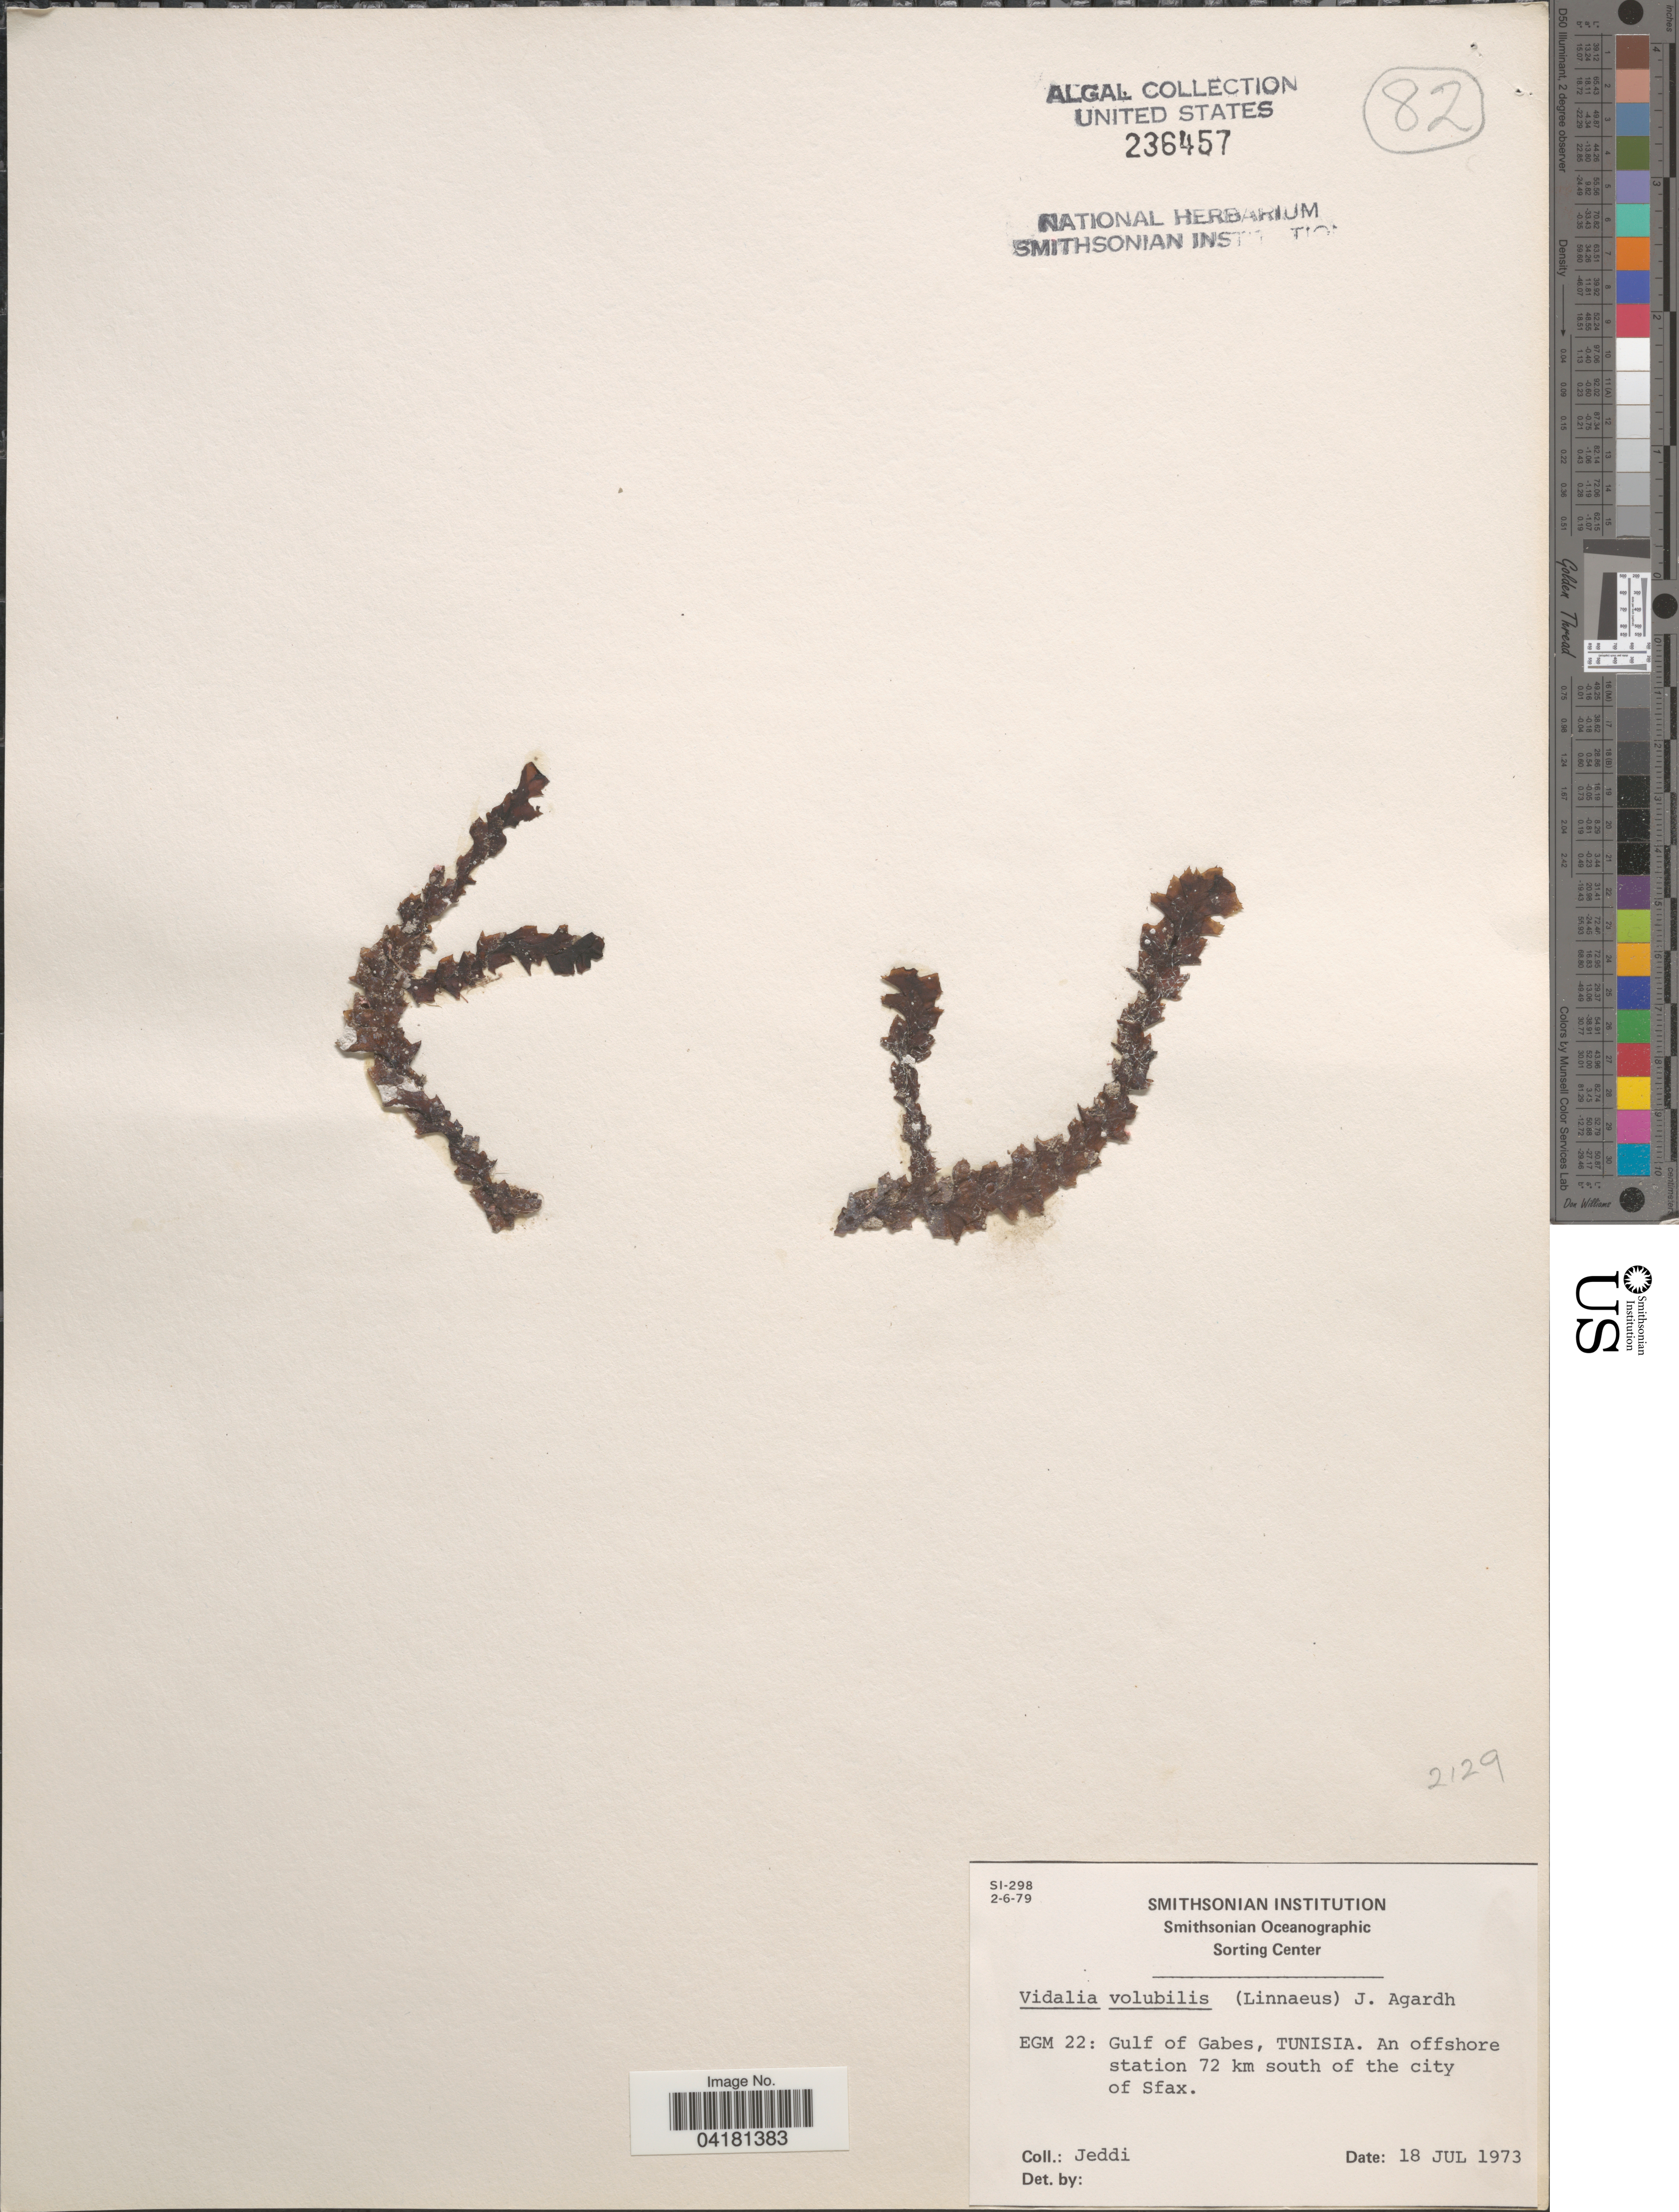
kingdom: Plantae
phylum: Rhodophyta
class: Florideophyceae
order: Ceramiales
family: Rhodomelaceae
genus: Osmundaria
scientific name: Osmundaria volubilis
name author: (L.) R.E. Norris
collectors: -. Jeddi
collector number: EGM22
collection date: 1973-07-18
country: Tunisia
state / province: Gabès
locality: Gulf of Gabes. An offshore station 72 km south of the city of Sfax.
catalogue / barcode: US 236457